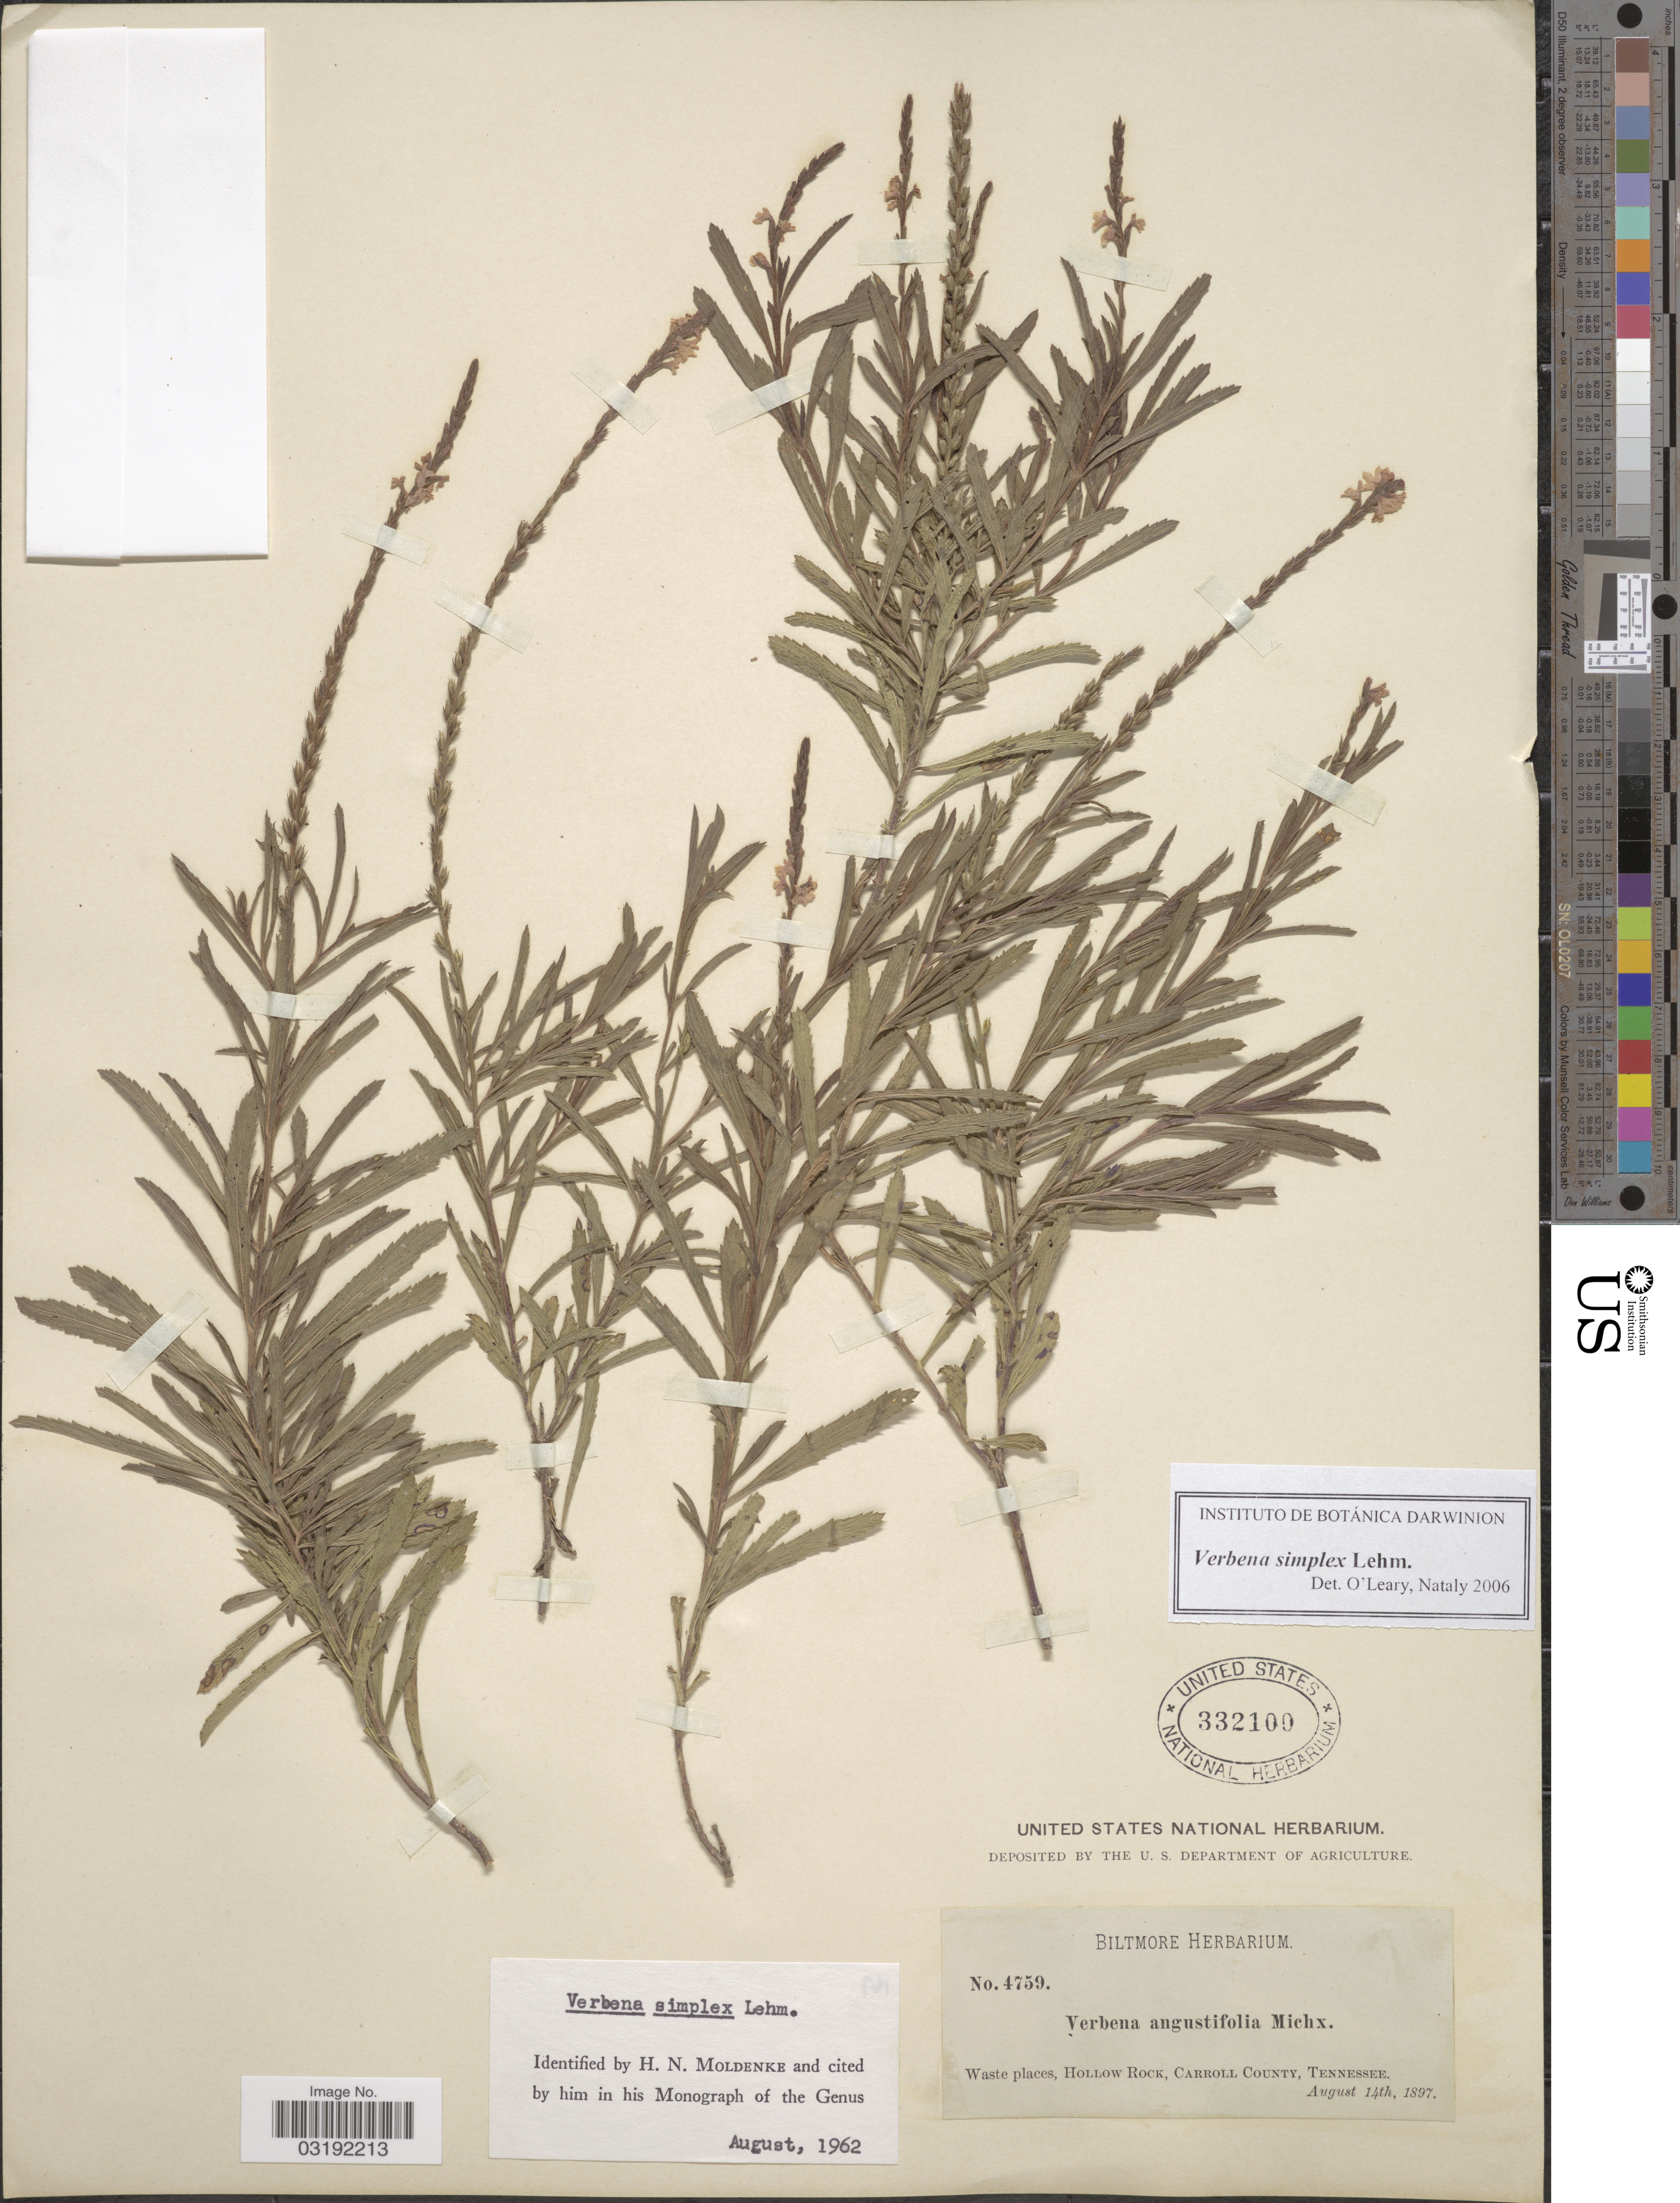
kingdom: Plantae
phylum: Tracheophyta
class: Magnoliopsida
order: Lamiales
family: Verbenaceae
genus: Verbena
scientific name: Verbena simplex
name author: F. Lehm.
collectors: ex herb. Biltmore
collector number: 4759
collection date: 1897-08-14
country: United States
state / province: Tennessee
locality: Waste places, Hollow Rock, Carroll County.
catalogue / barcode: US 332100